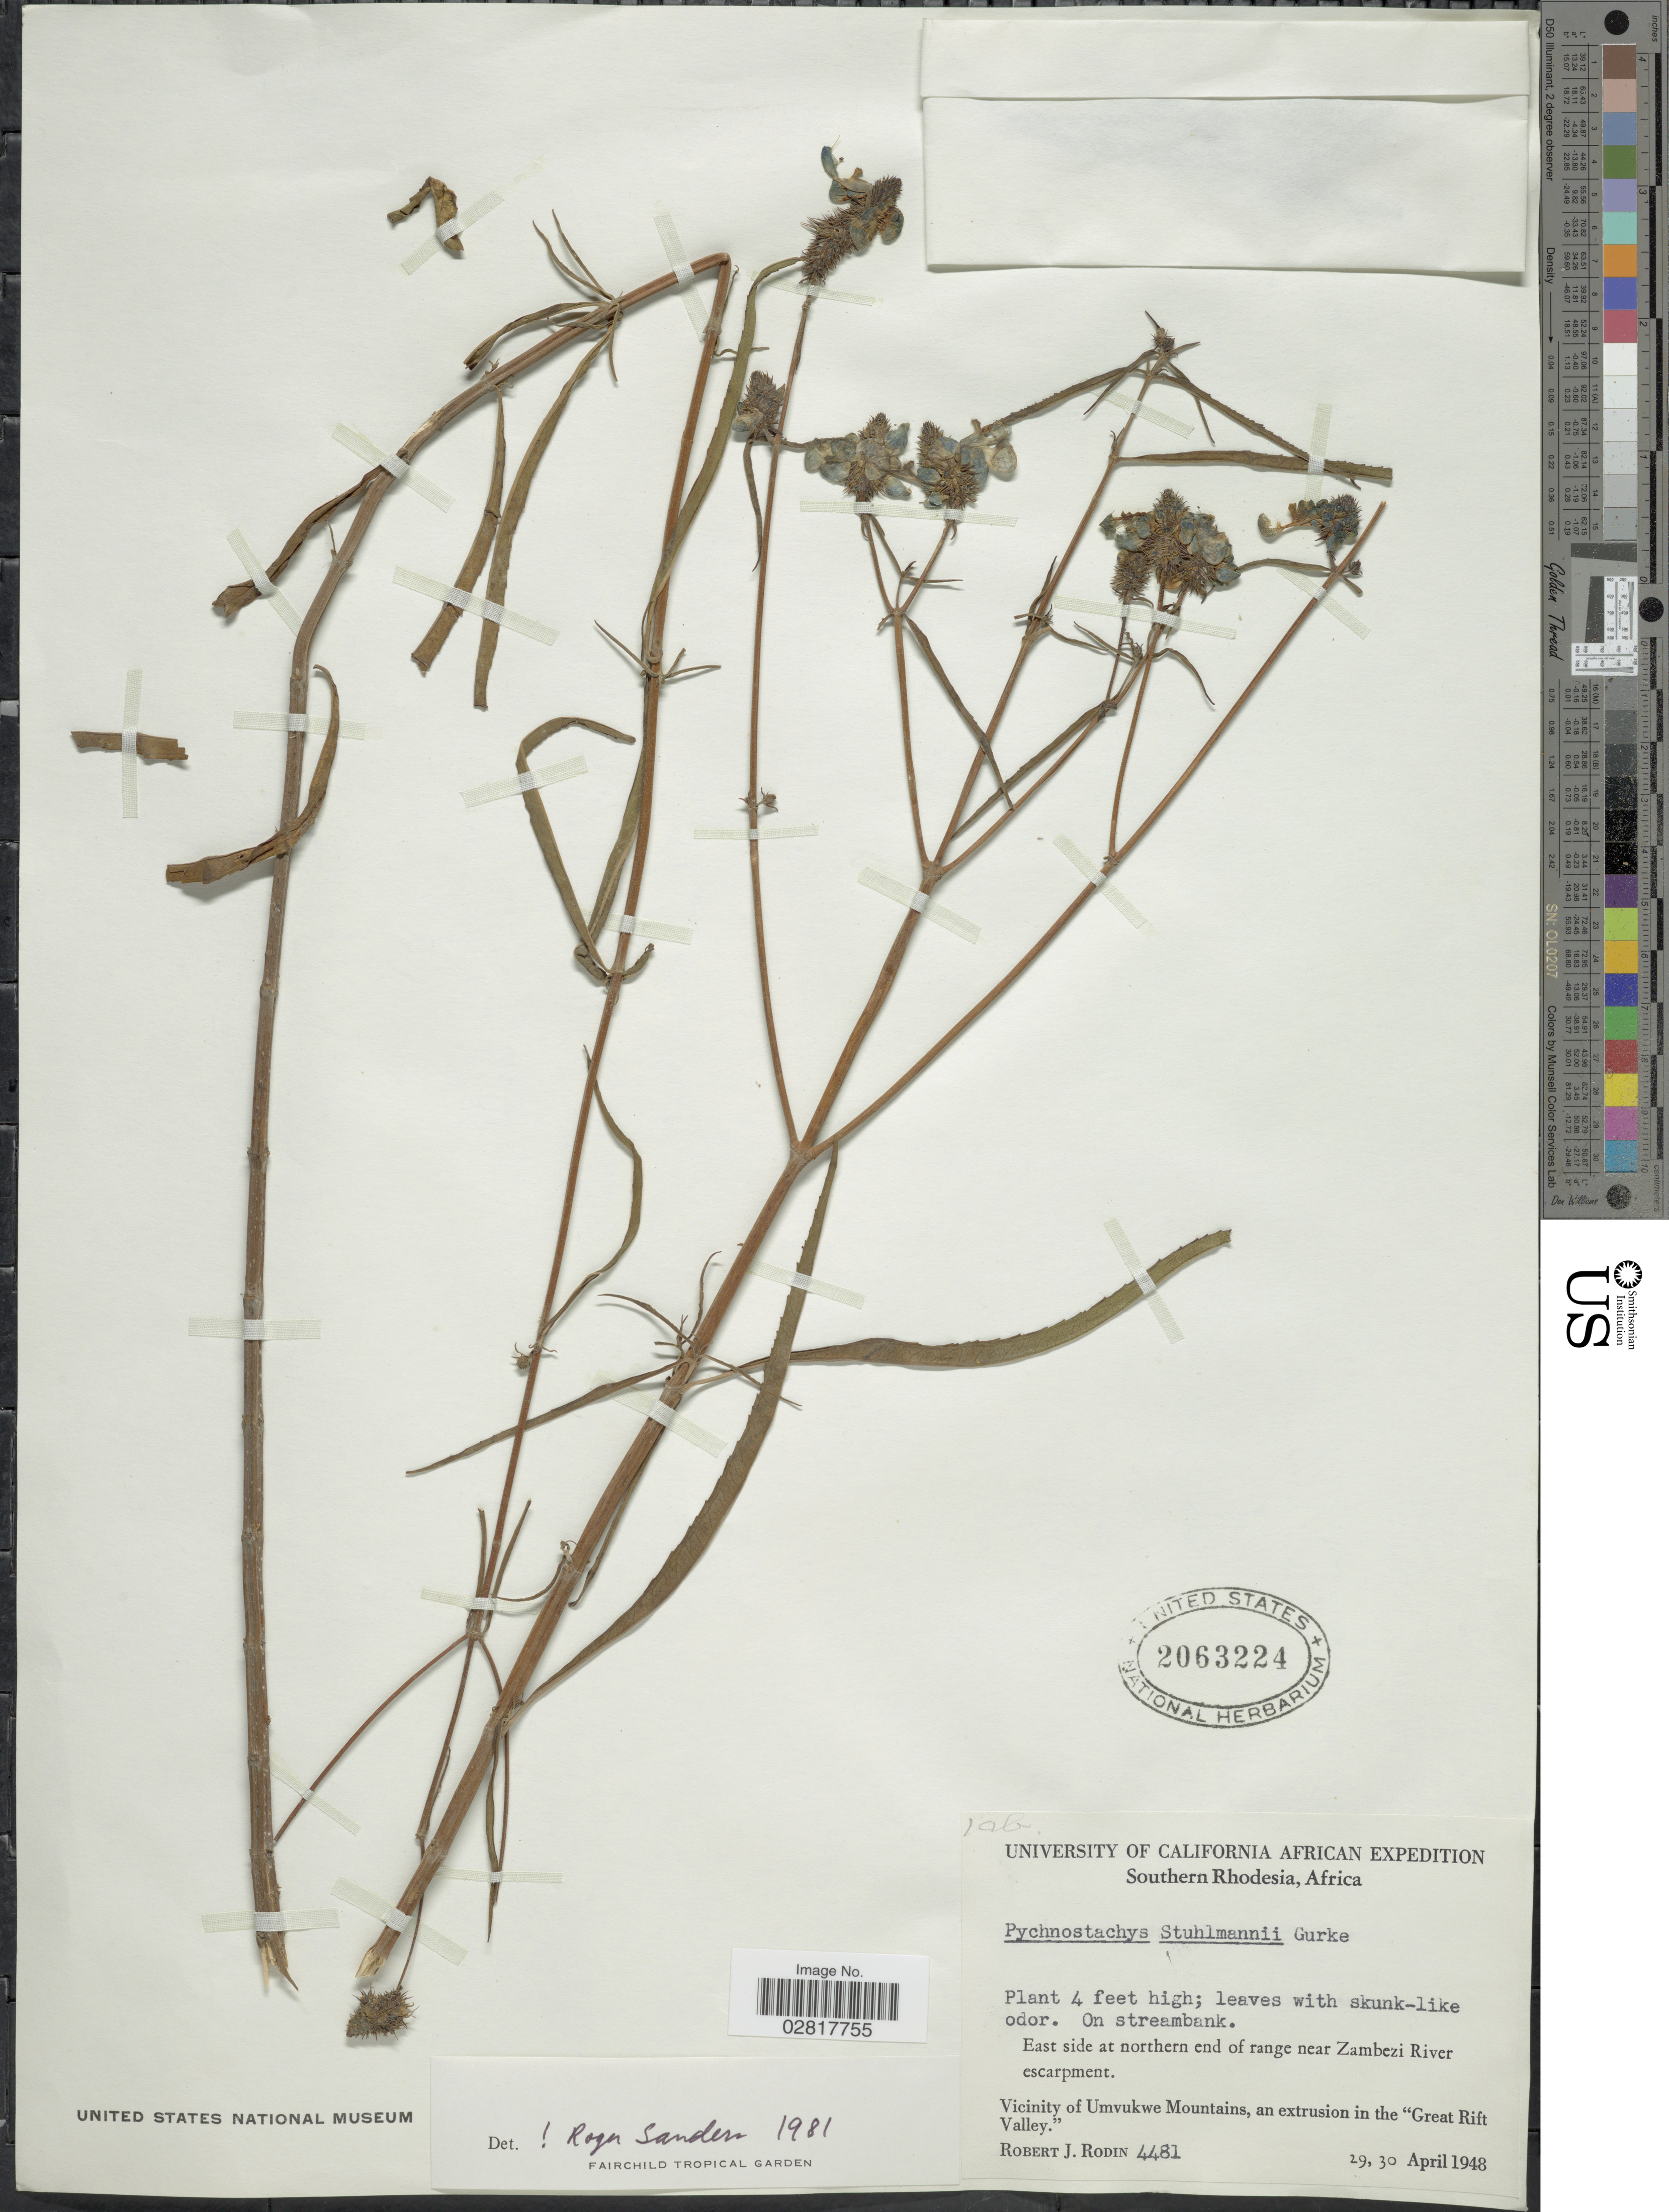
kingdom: Plantae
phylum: Tracheophyta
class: Magnoliopsida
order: Lamiales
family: Lamiaceae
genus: Pycnostachys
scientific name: Pycnostachys stuhlmannii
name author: Gürke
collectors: R. J. Rodin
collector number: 4481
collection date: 1948-04-29/1948-04-30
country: Zimbabwe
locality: Southern Rhodesia. East side at northern end of range near Zambezi River escarpment. Vicinity of Umvukwe Mountains, an extrusion in the "Great Rift Valley."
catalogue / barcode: US 2063224